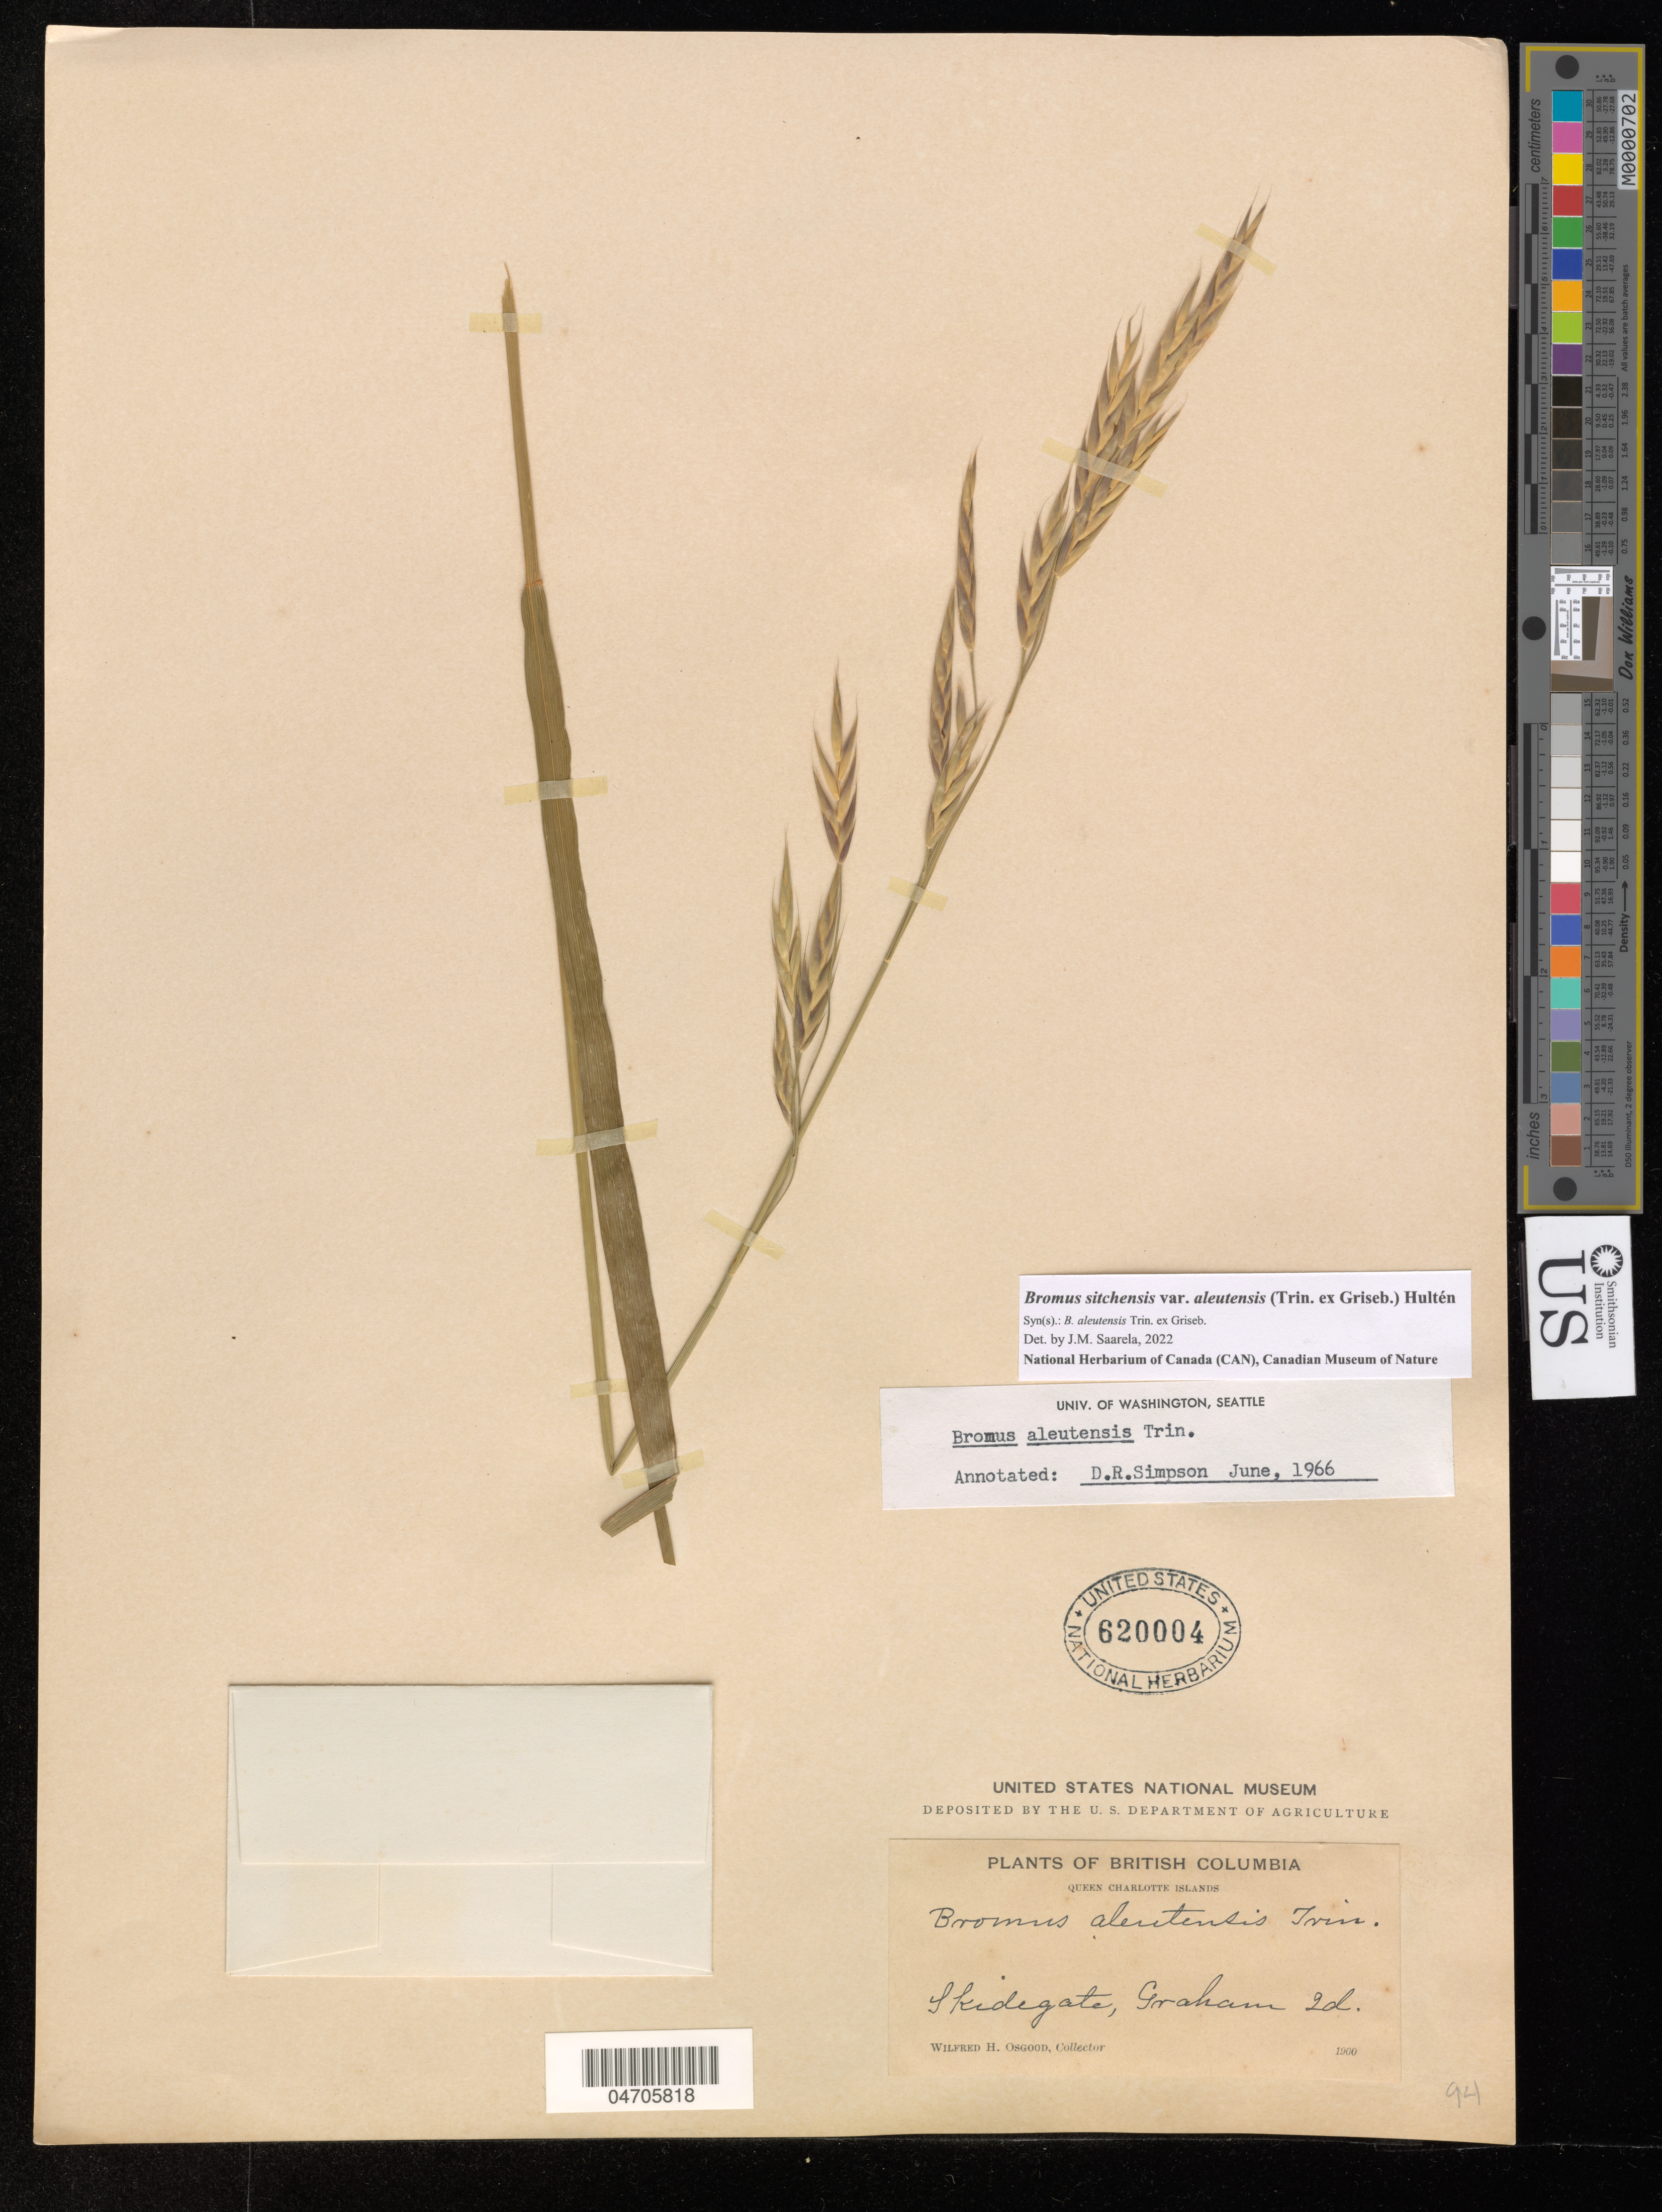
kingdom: Plantae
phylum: Tracheophyta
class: Liliopsida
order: Poales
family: Poaceae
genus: Bromus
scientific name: Bromus sitchensis var. polyanthus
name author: (Scribn. ex Shear) R.E. Brainerd & Otting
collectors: W. Osgood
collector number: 94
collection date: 1900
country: Canada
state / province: British Columbia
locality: Queen Charlotte Islands. Skidegate, Graham Id.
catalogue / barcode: US 620004